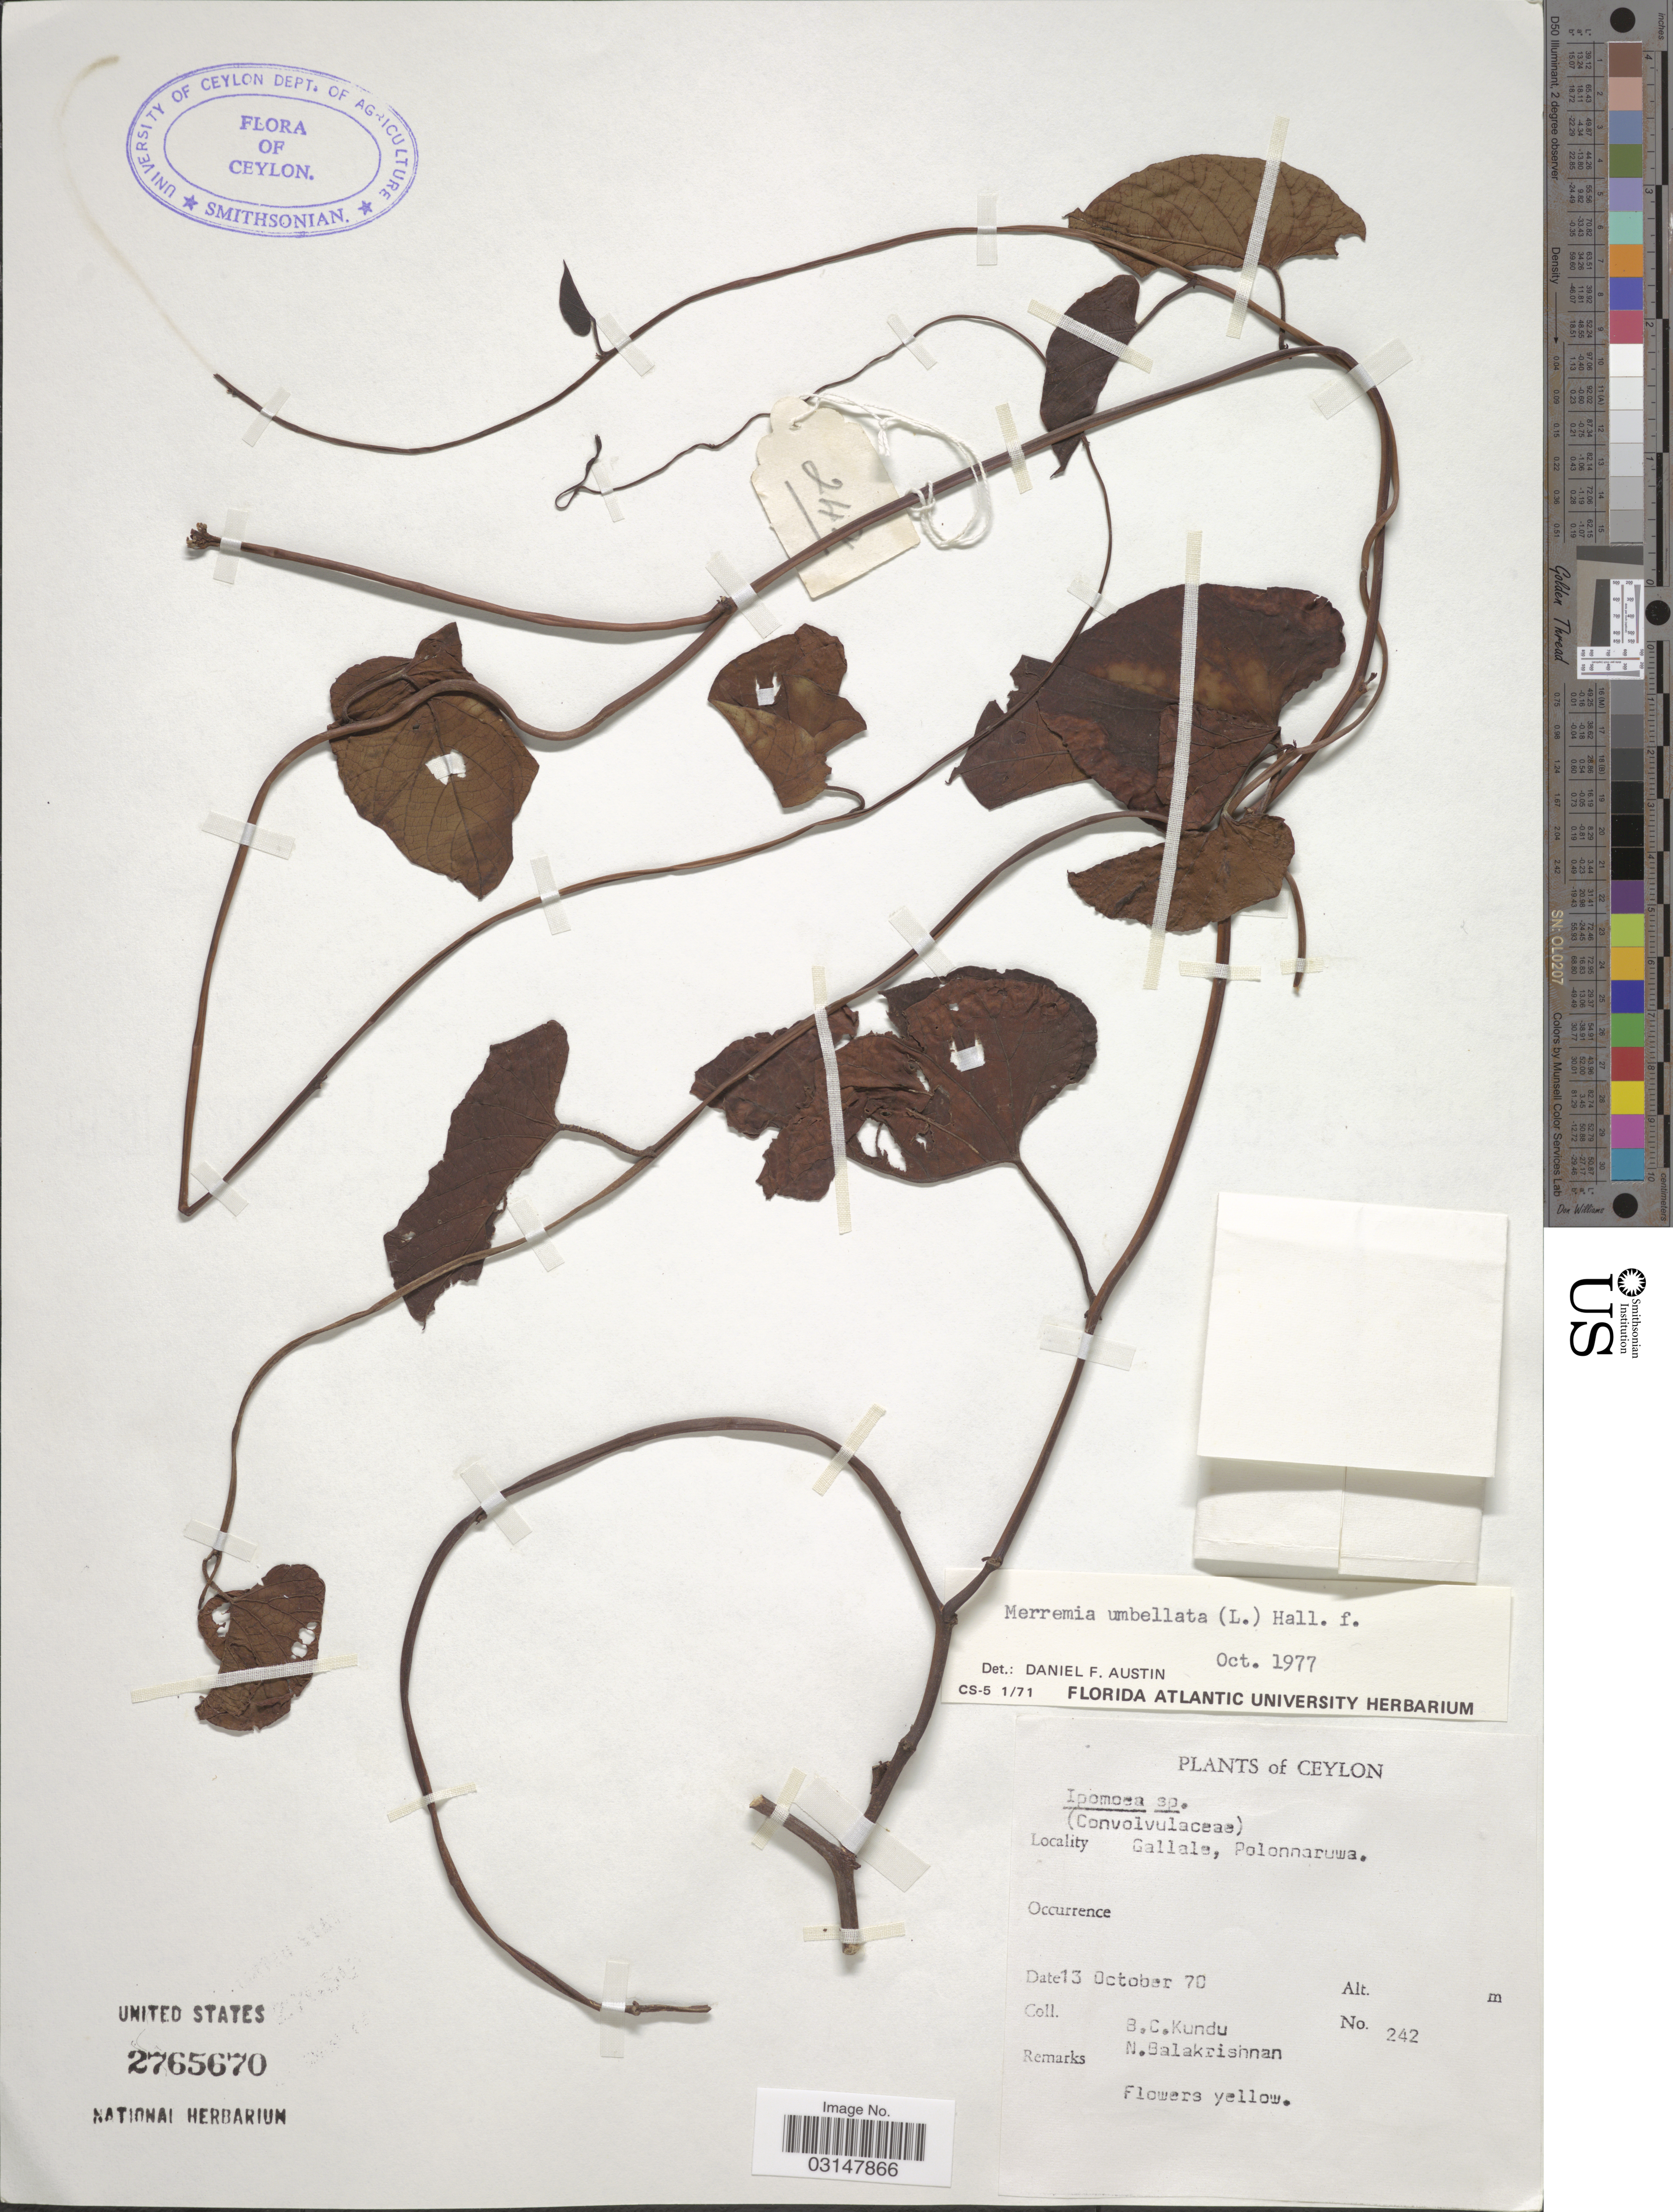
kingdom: Plantae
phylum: Tracheophyta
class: Magnoliopsida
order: Solanales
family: Convolvulaceae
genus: Camonea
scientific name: Camonea umbellata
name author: (L.) A. R. Simões & Staples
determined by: Strong, Mark T., (BOT), Smithsonian Institution - National Museum of Natural History (UNITED STATES)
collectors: B. C. Kundu & N. Balakrishnan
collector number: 242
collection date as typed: Transcribed d/m/y: 13/10/70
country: Sri Lanka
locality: Ceylon. Gallale, Polonnaruwa.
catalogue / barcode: US 2765670